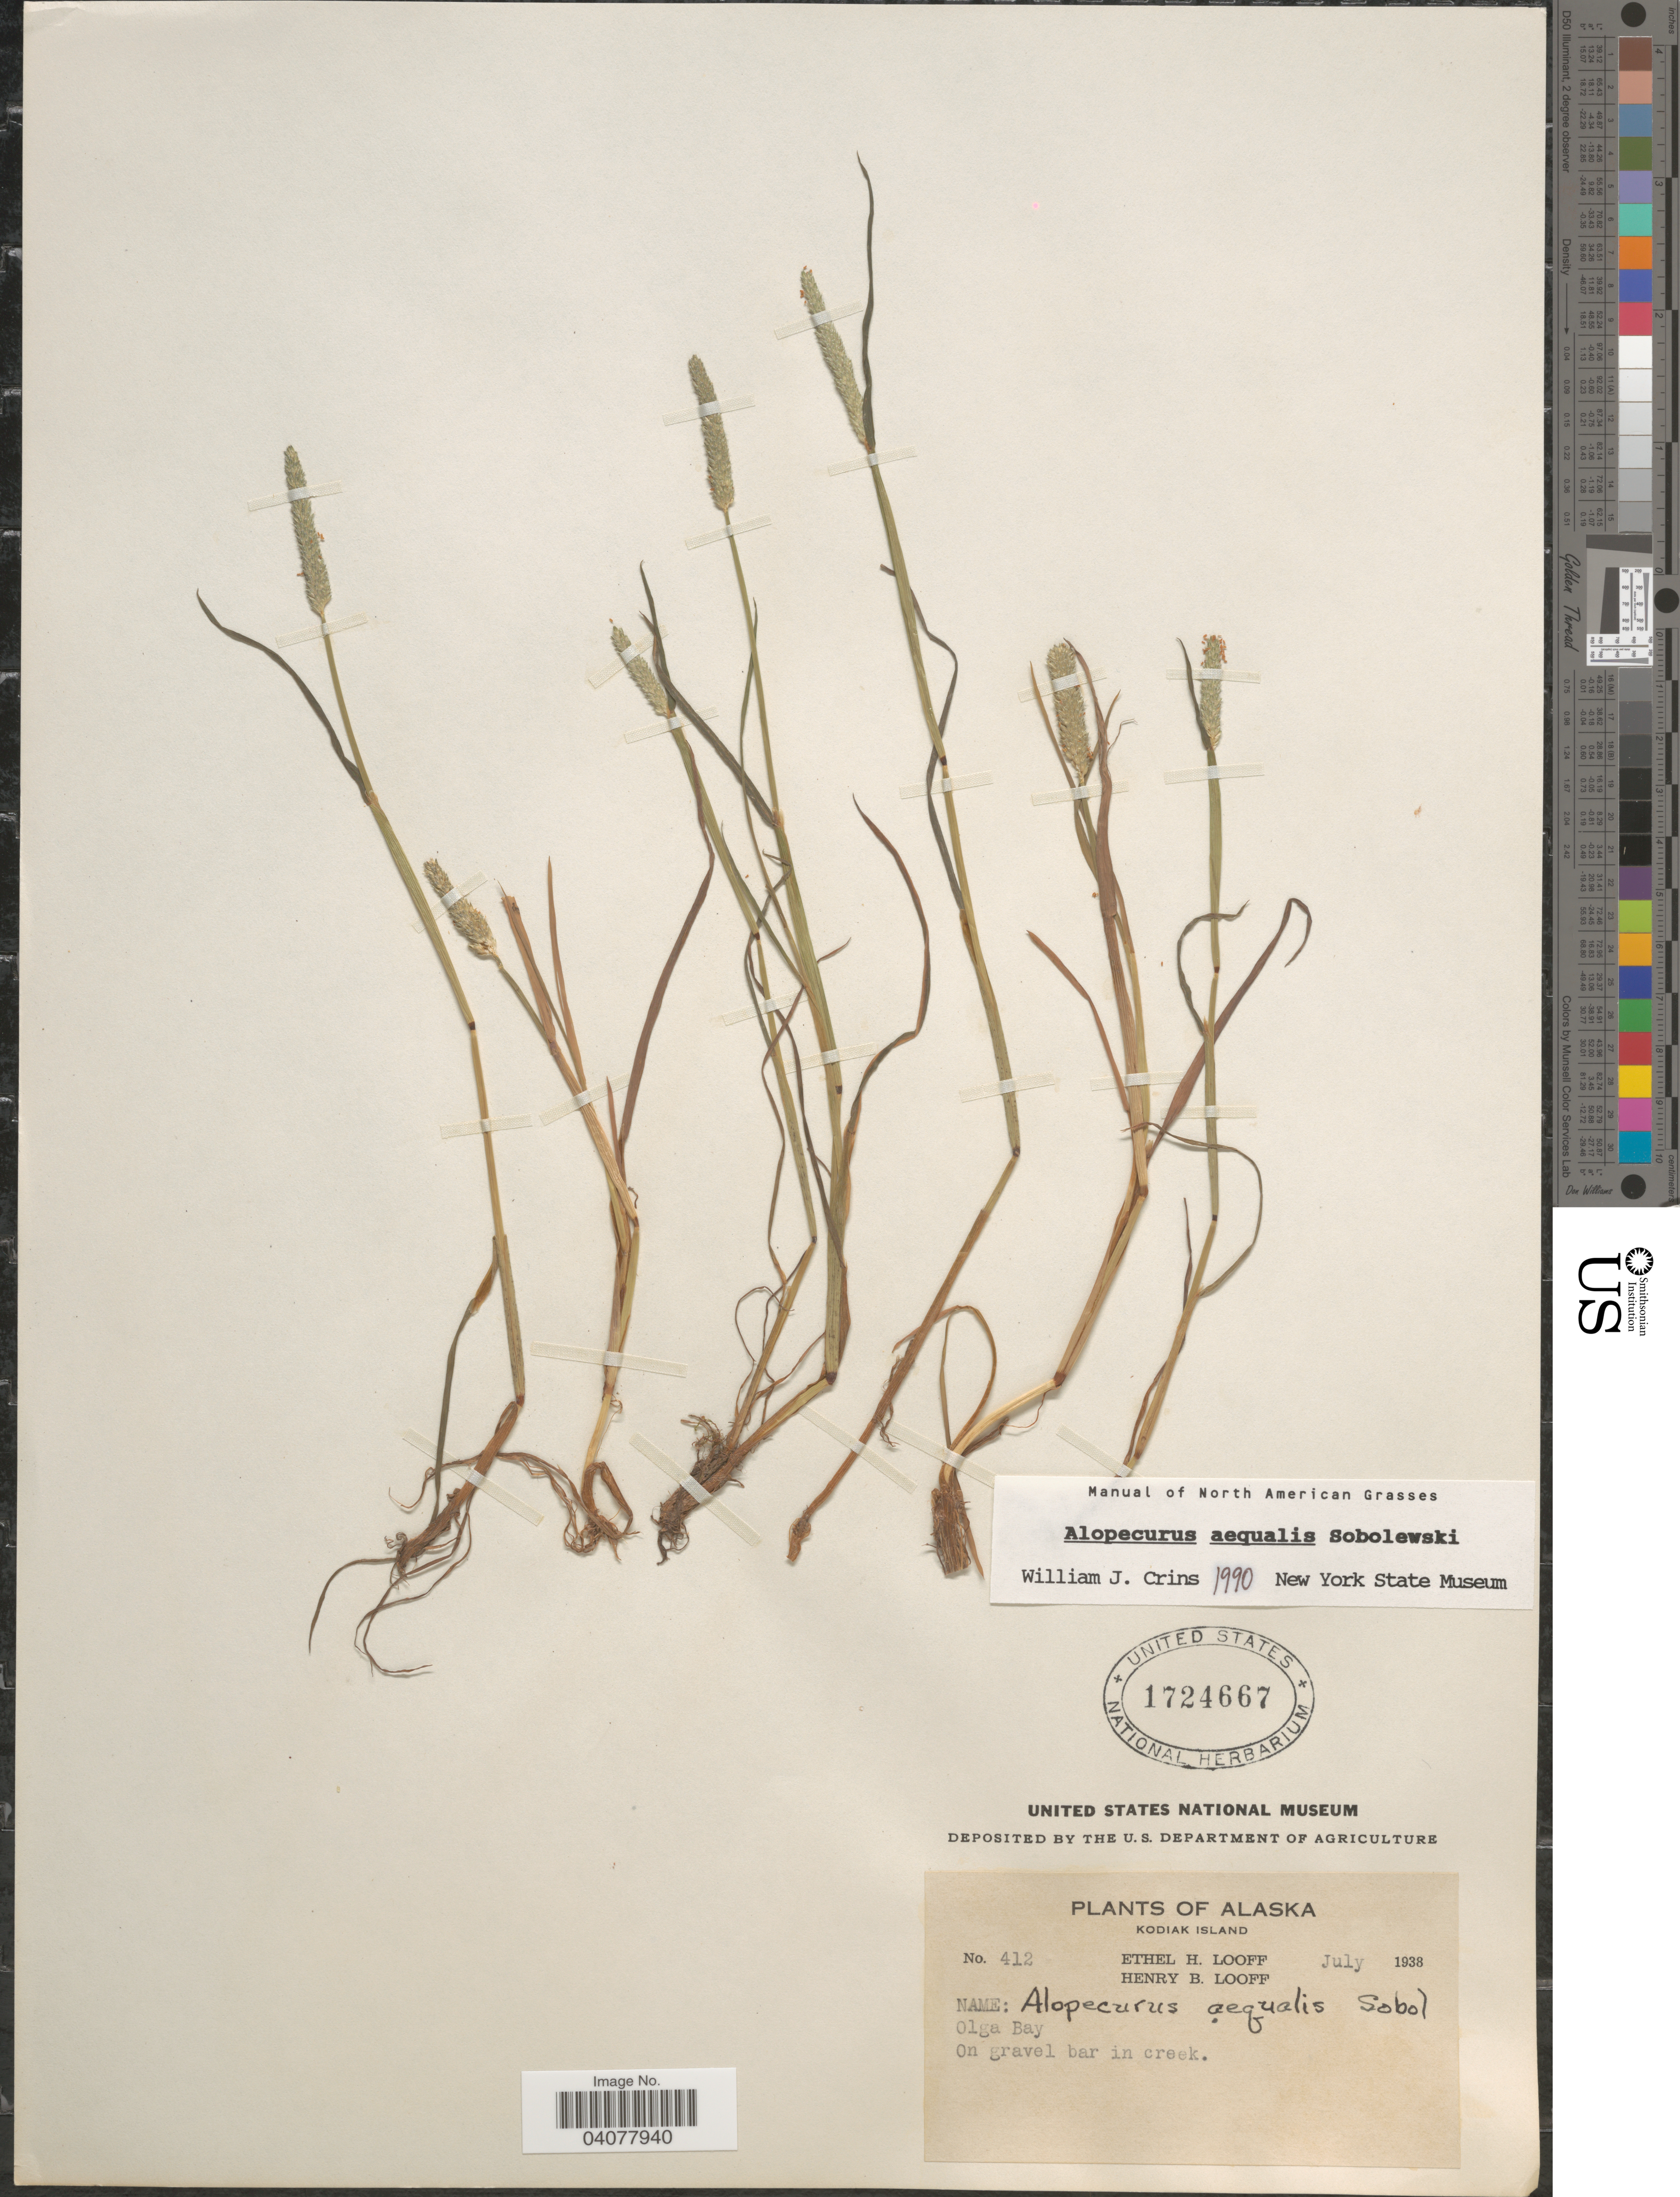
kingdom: Plantae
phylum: Tracheophyta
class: Liliopsida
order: Poales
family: Poaceae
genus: Alopecurus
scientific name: Alopecurus aequalis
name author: Sobol.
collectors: E. Looff & H. Looff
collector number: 412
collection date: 1938-07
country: United States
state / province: Alaska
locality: Kodiak Island. Olga Bay. On gravel bar in creek.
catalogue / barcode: US 1724667